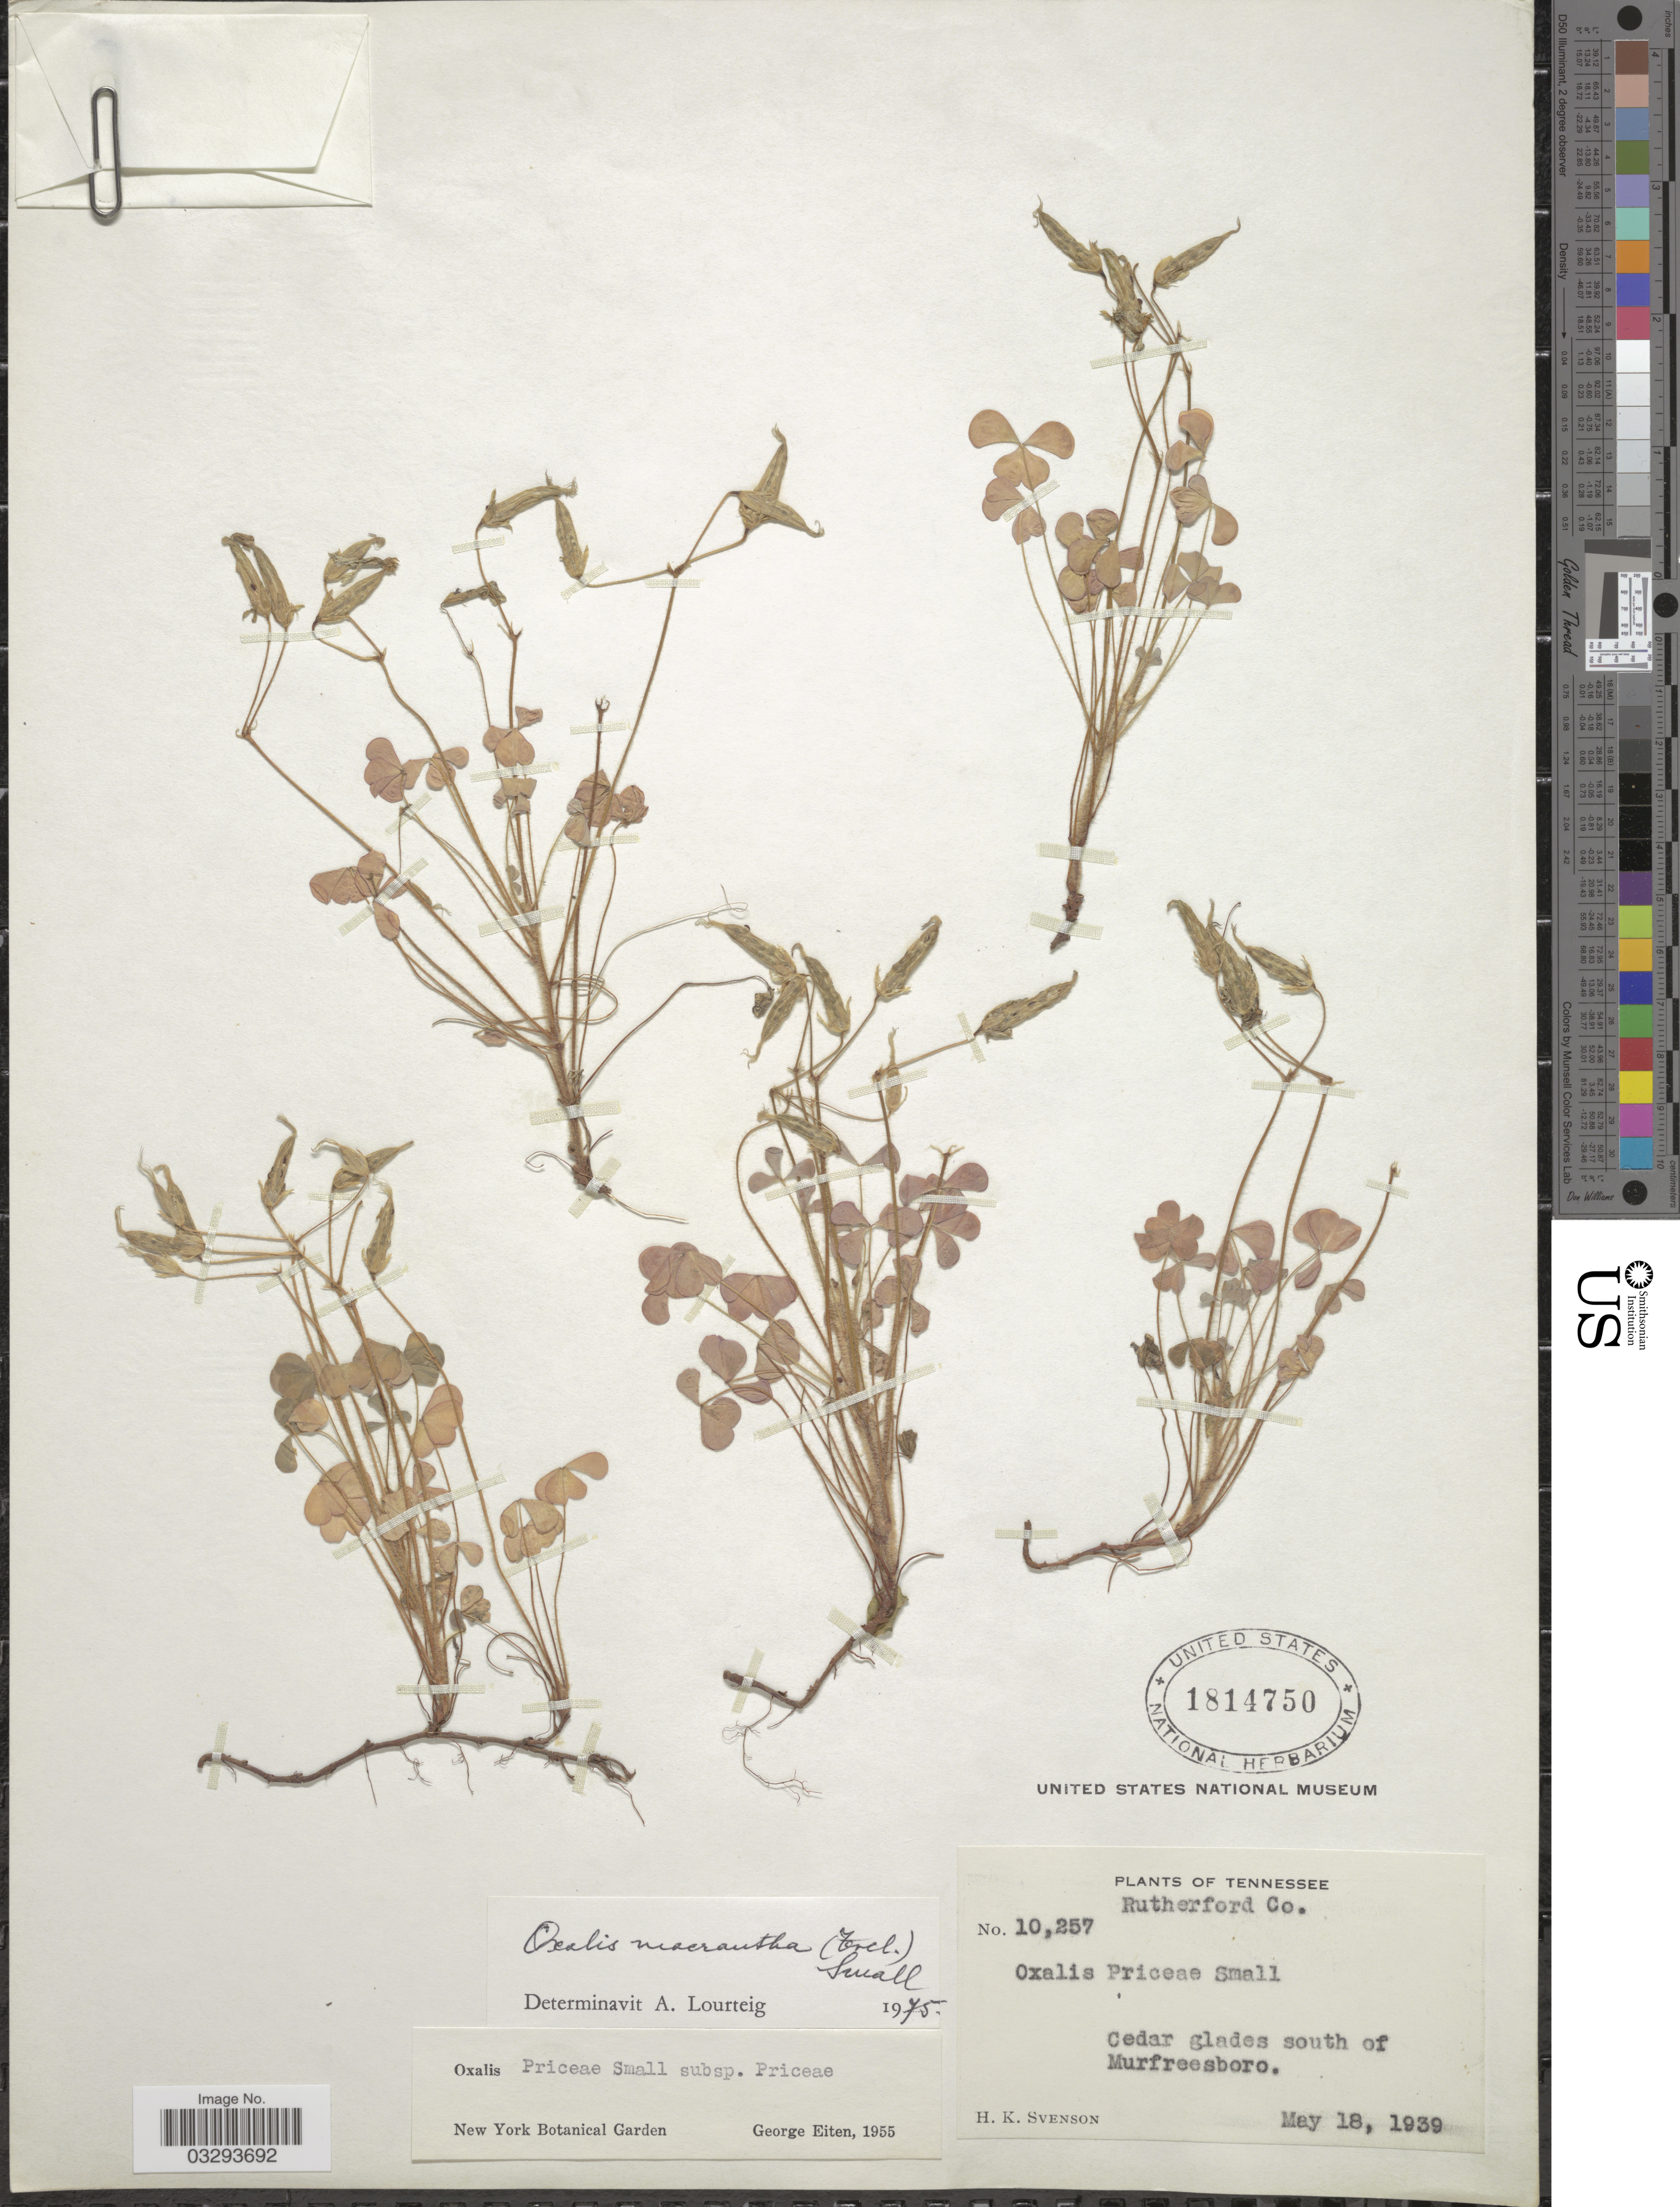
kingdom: Plantae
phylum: Tracheophyta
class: Magnoliopsida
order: Oxalidales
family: Oxalidaceae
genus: Oxalis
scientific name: Oxalis macrantha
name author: (Trel.) Small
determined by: Lourteig, A.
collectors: H. K. Svenson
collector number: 10257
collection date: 1939-05-18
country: United States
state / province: Tennessee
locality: Rutherford Co. Cedar glades south of Murfreesboro.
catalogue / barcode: US 1814750